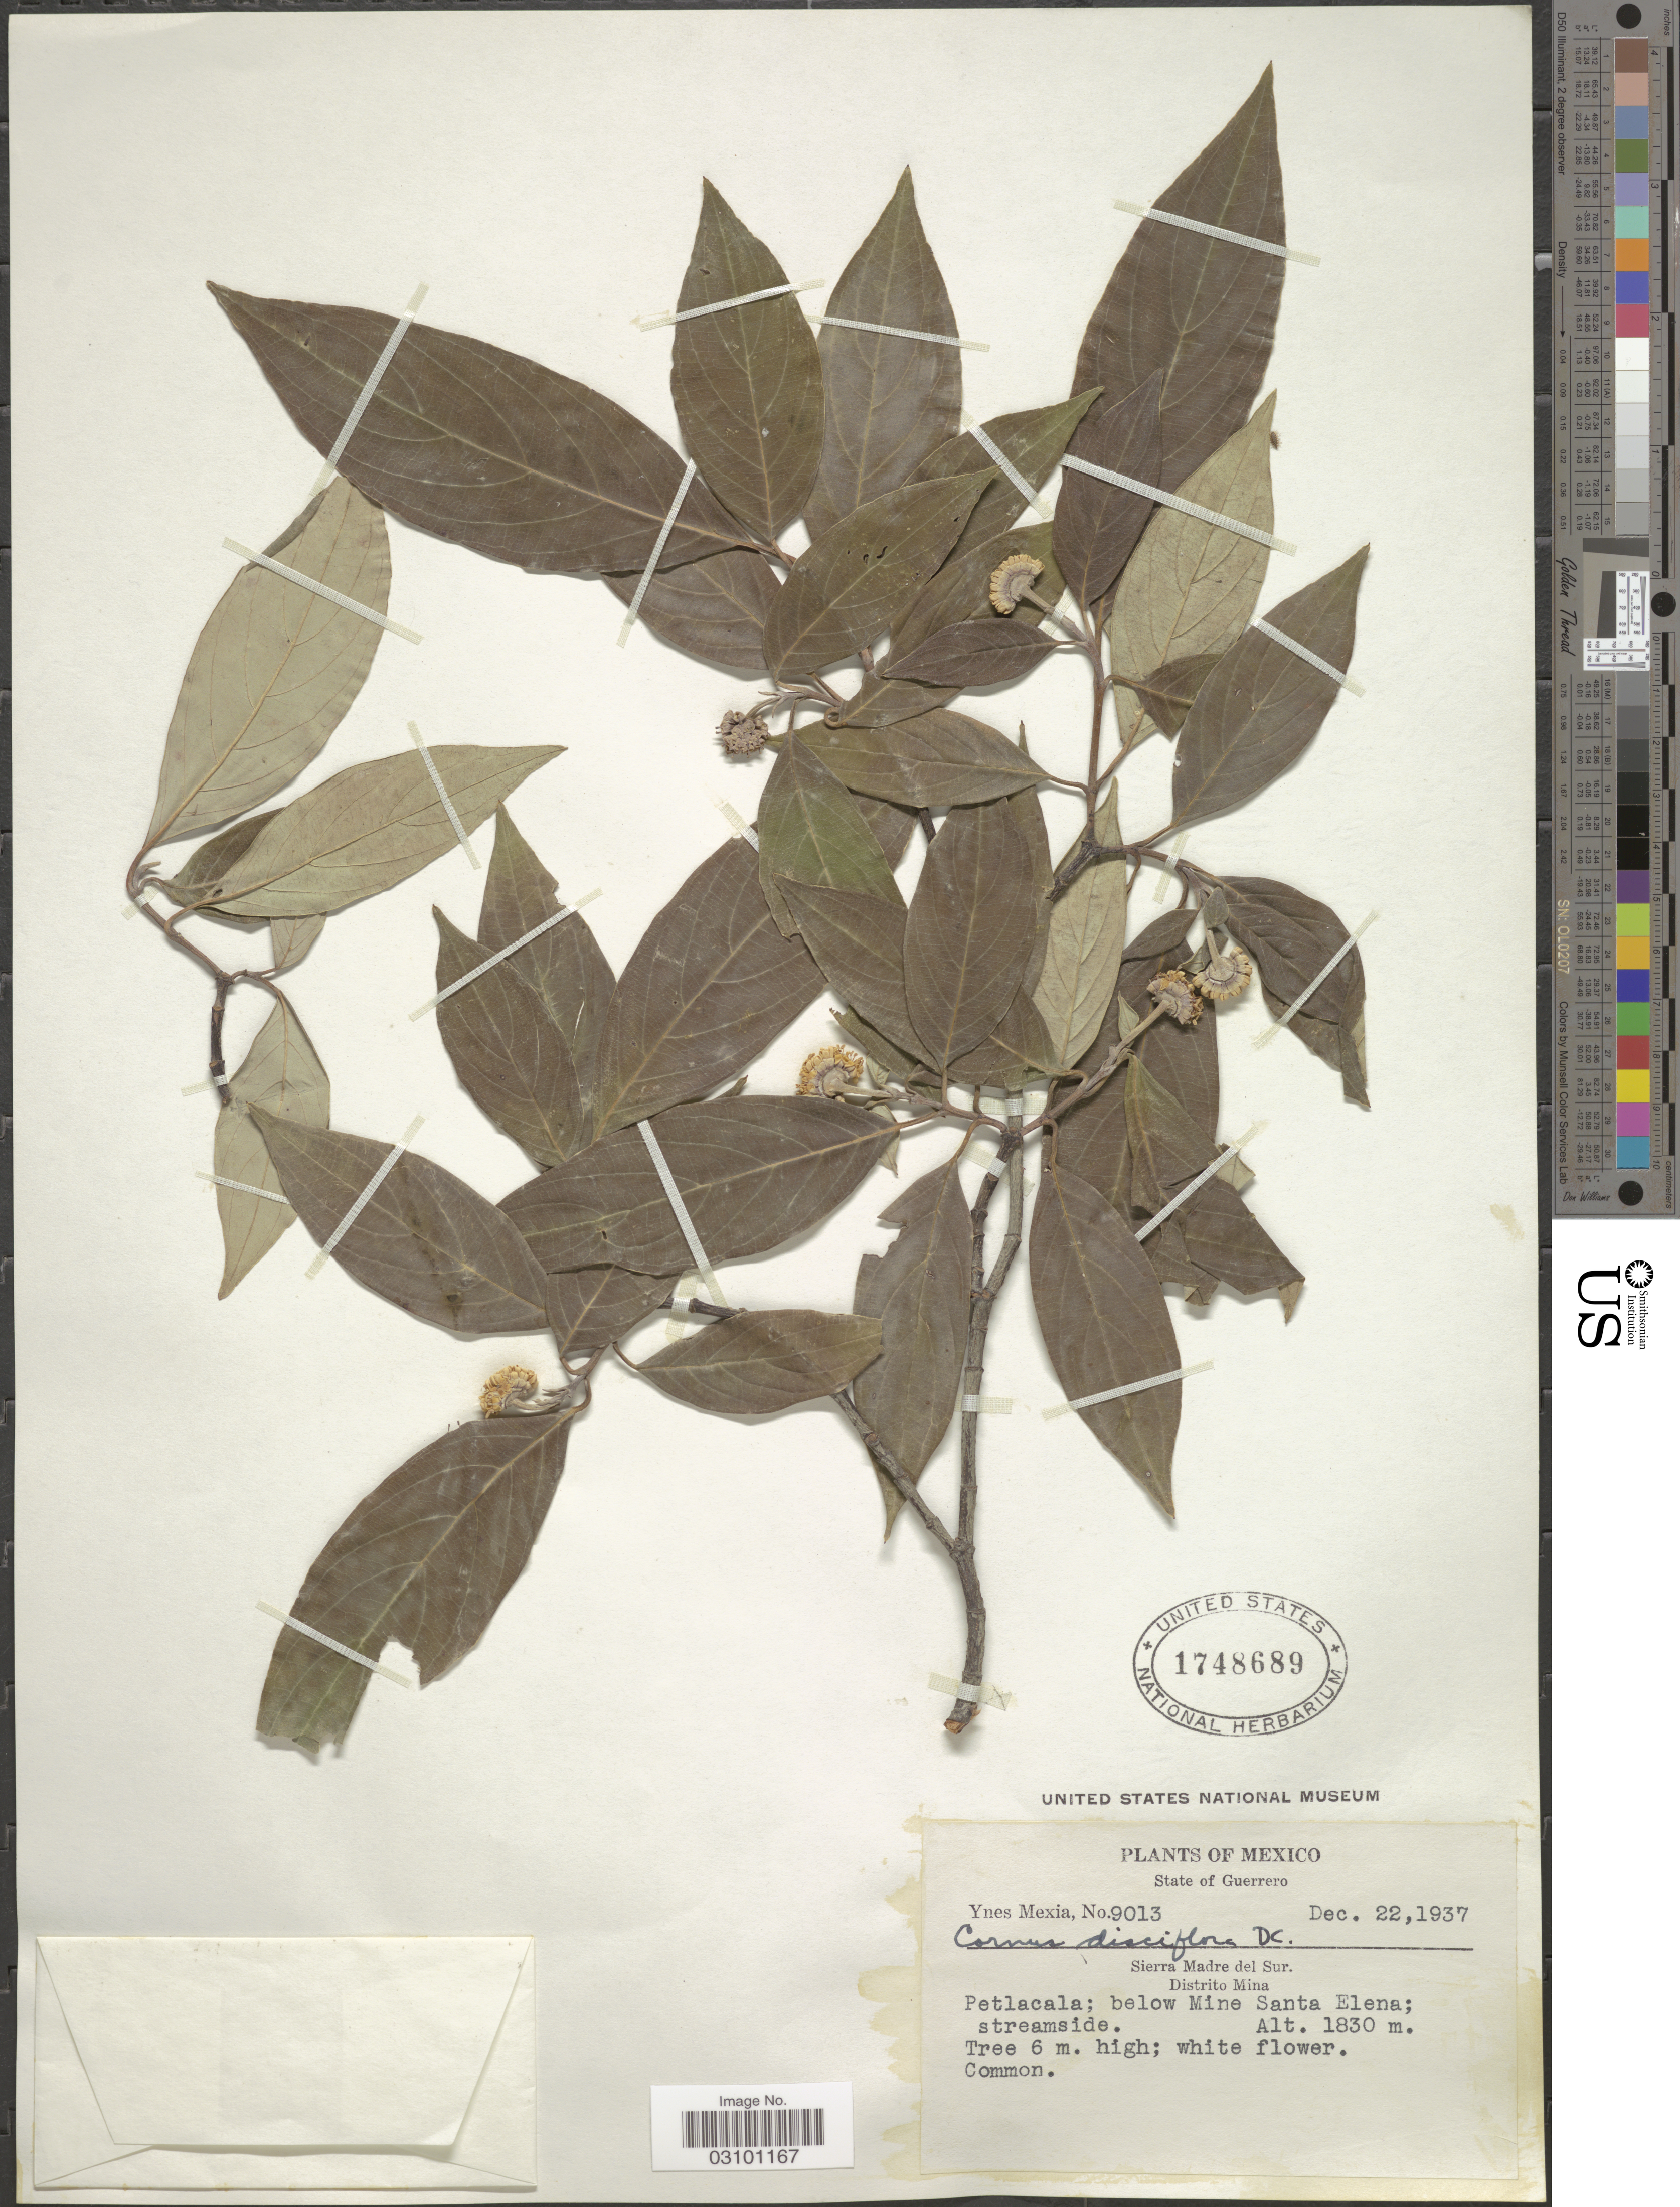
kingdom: Plantae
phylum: Tracheophyta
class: Magnoliopsida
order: Cornales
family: Cornaceae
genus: Cornus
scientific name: Cornus disciflora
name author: Moc. & Sessé ex DC.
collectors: Y. Mexia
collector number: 9013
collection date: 1937-12-22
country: Mexico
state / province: Guerrero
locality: Sierra Madre del Sur. Distrito Mina. Petlacala; below Mine Santa Elena; streamside.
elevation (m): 1830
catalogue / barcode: US 1748689